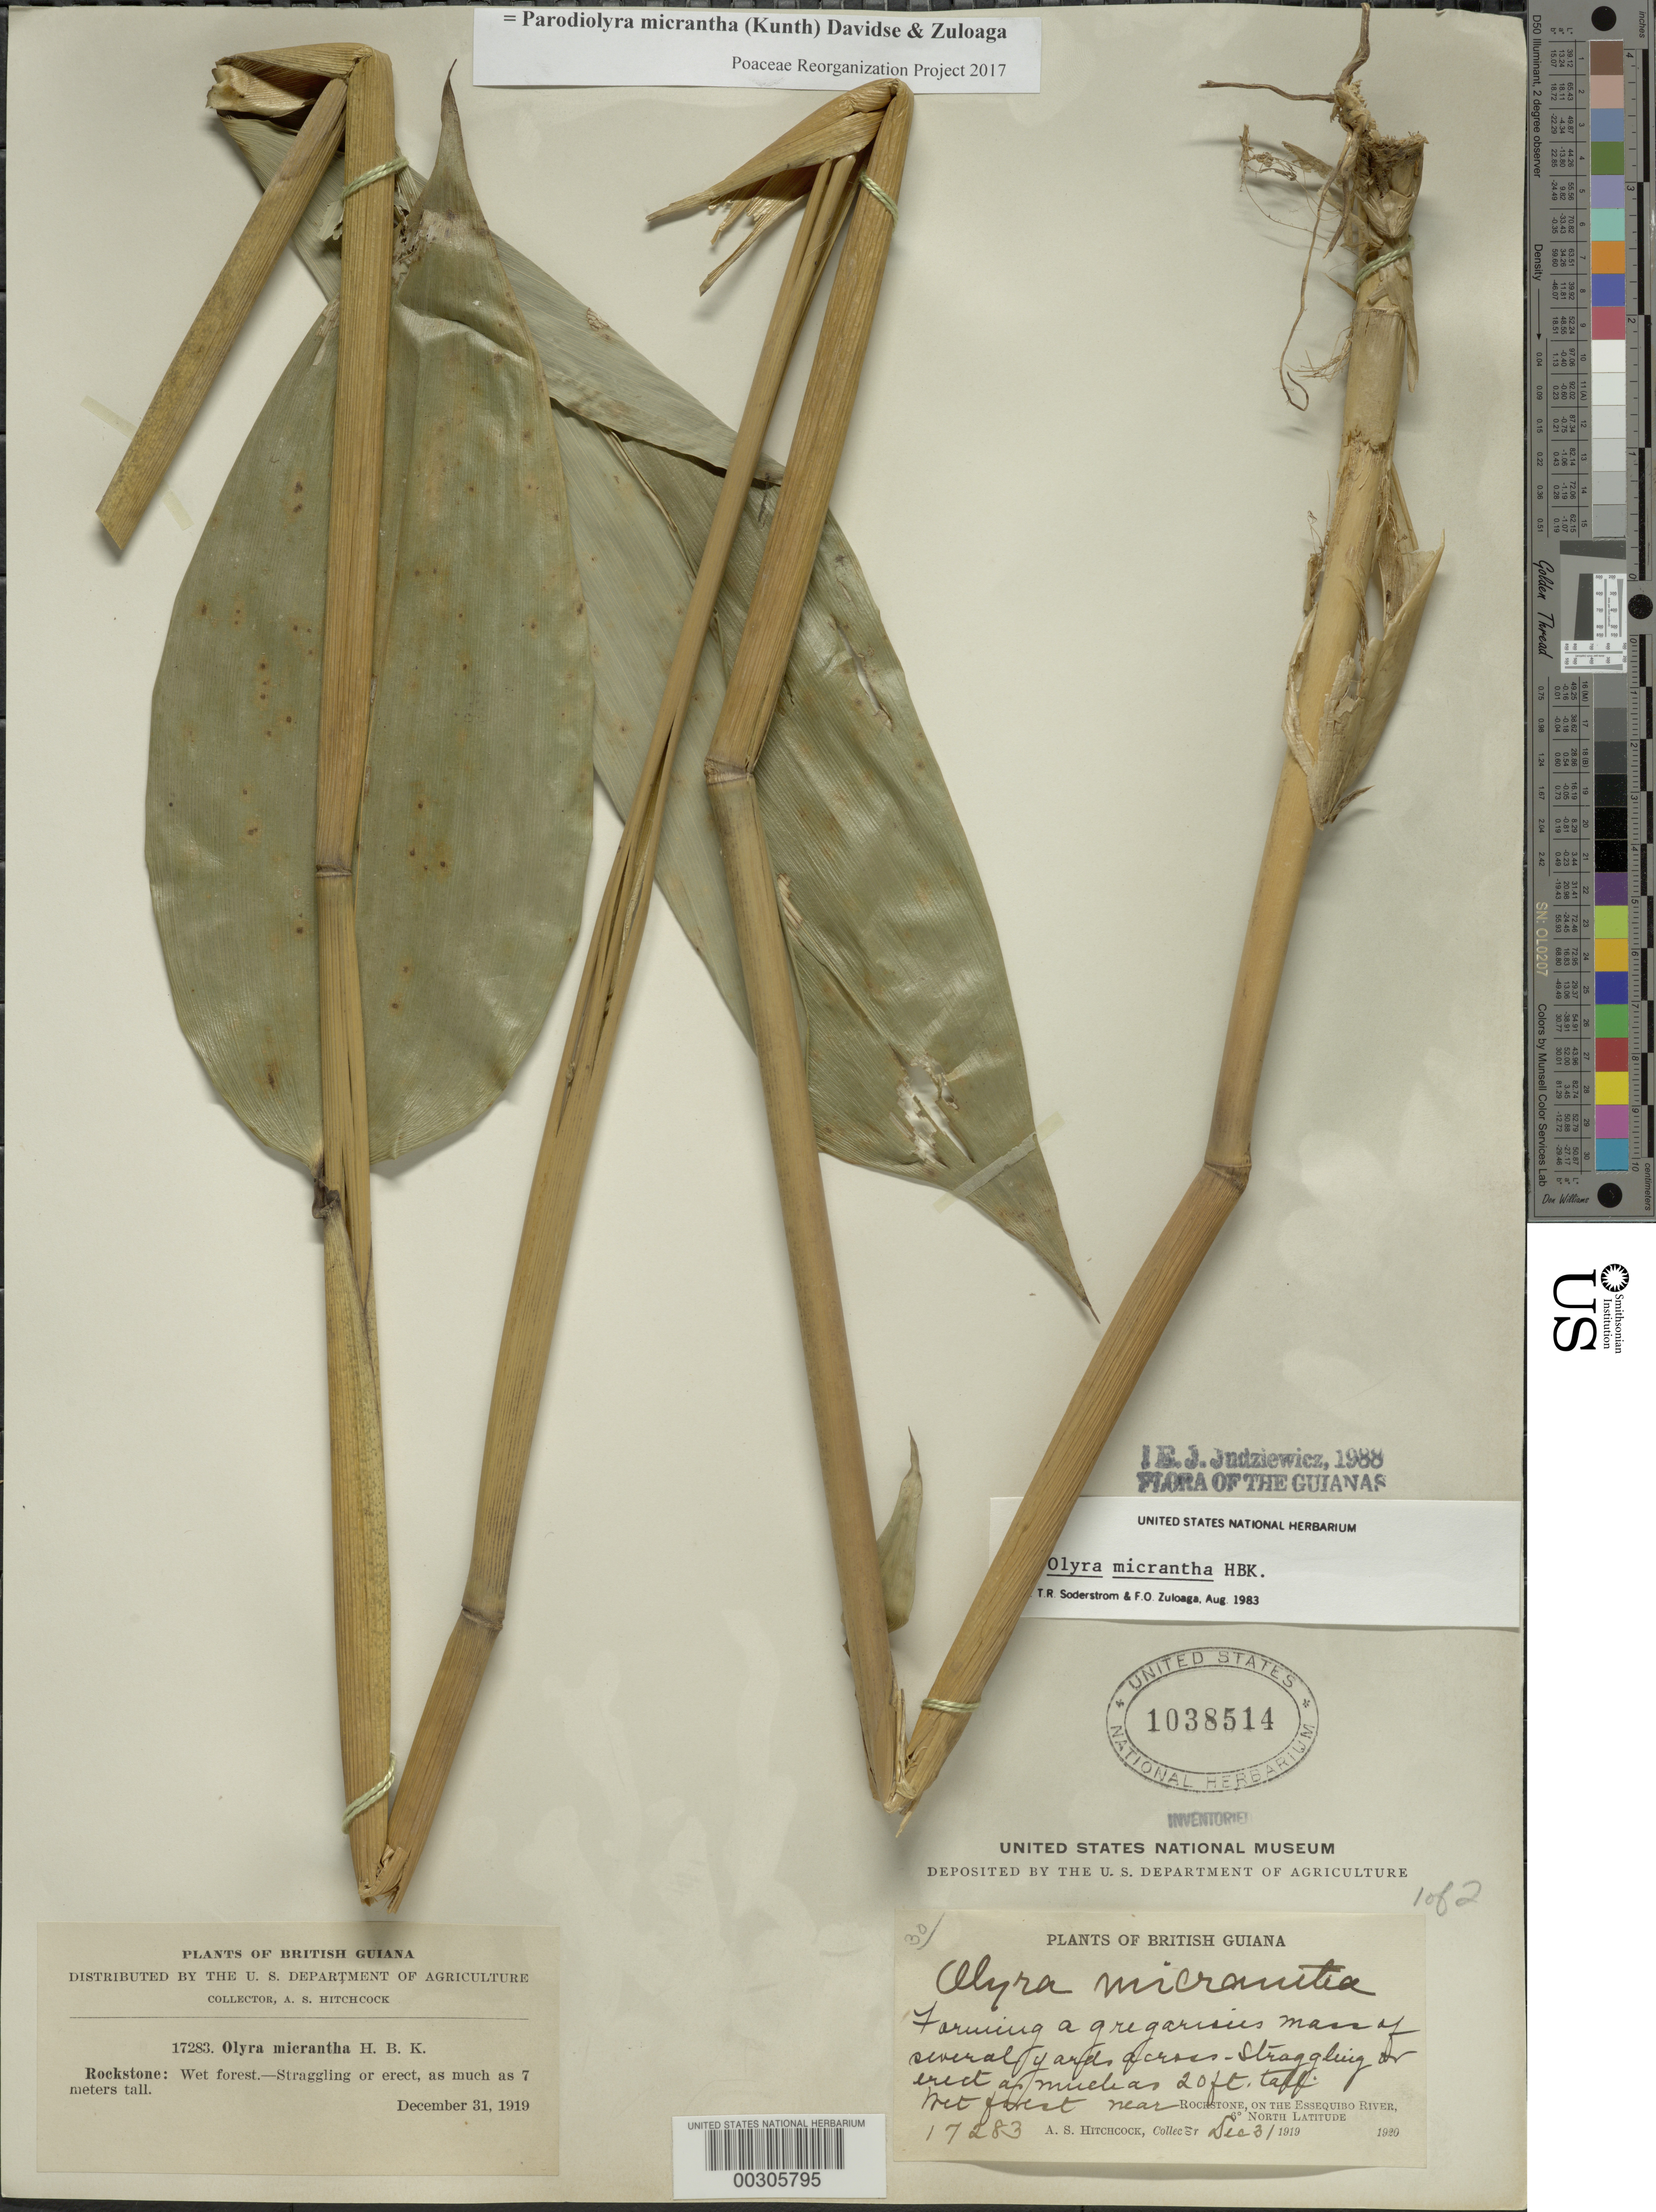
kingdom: Plantae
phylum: Tracheophyta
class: Liliopsida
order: Poales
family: Poaceae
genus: Parodiolyra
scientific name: Parodiolyra micrantha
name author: (Kunth) Davidse & Zuloaga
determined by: Poaceae Reorganization Project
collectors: A. S. Hitchcock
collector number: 17283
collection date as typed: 31 Dec 1919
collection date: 1919-12-31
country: Guyana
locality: Rockstone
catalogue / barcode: US 1038514